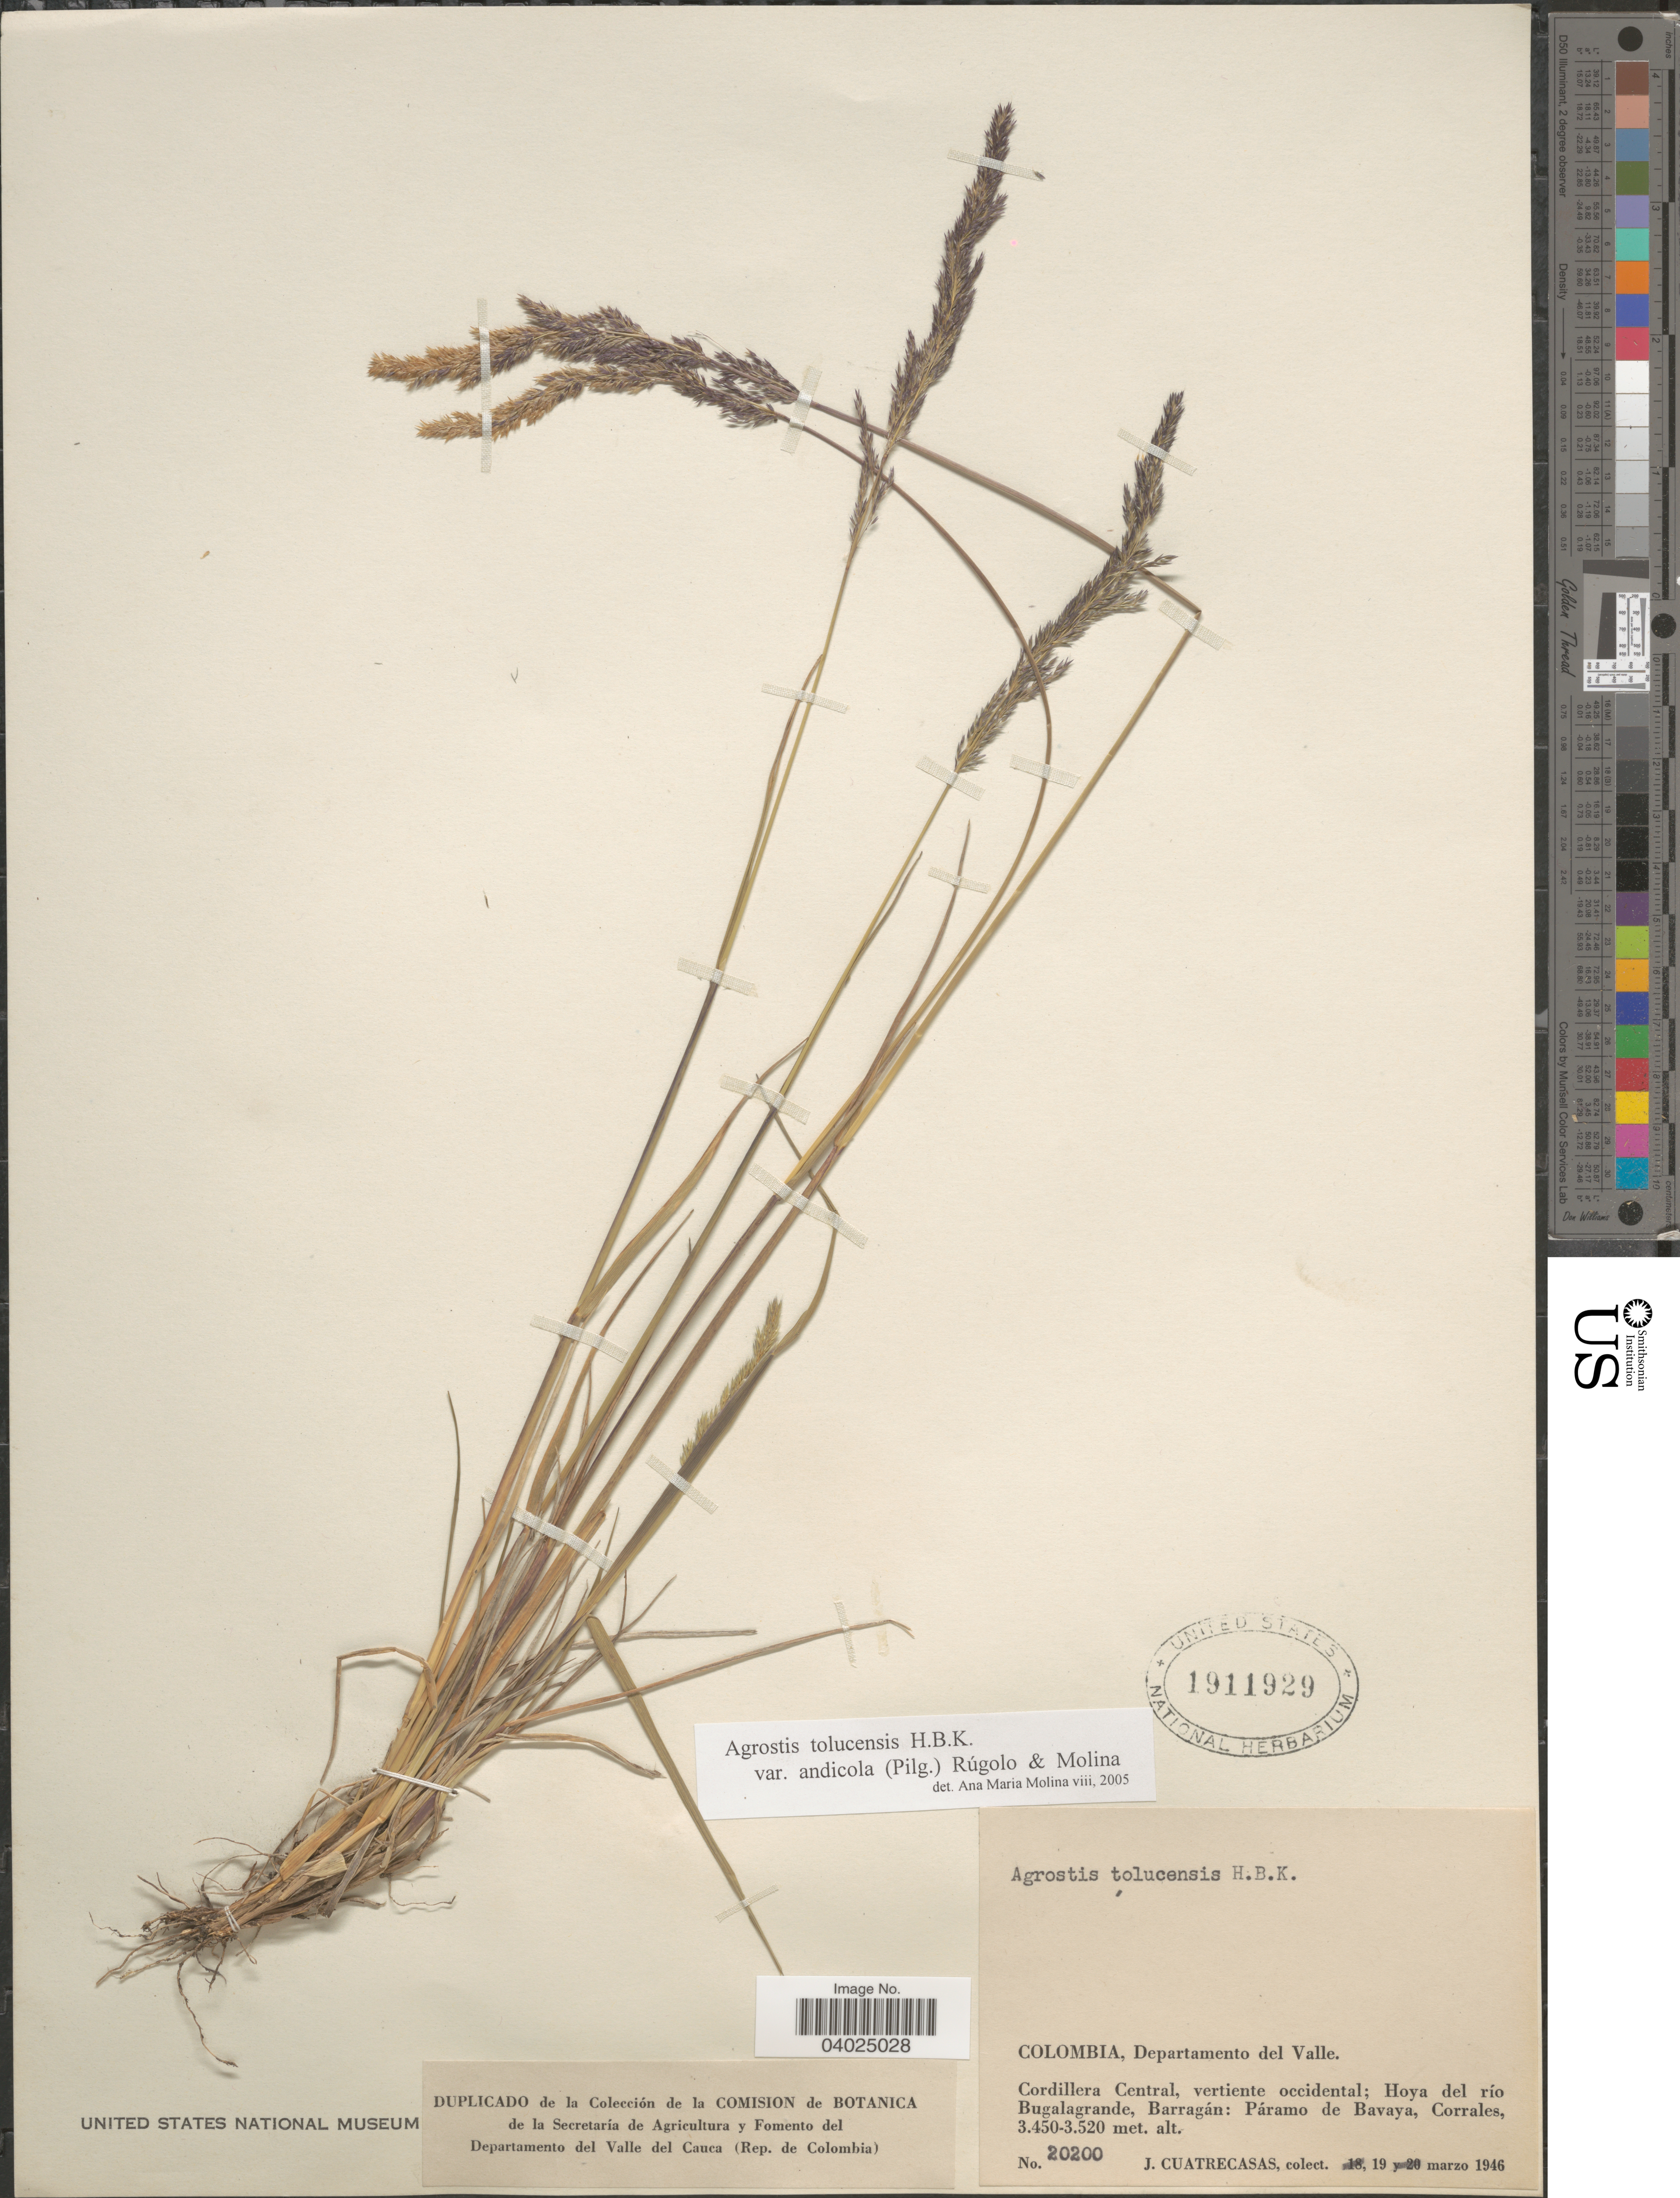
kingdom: Plantae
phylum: Tracheophyta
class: Liliopsida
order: Poales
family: Poaceae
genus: Agrostis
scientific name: Agrostis tolucensis var. andicola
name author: (Pilg.) Rúgolo & A.M. Molina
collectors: J. Cuatrecasas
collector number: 20200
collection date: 1946-03-19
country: Colombia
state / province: Valle del Cauca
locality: Departamento del Valle. Cordillera Central, vertiente occidental; Hoya del río Bugalagrande, Barragán: Páramo de Bavaya, Corrales.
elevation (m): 3450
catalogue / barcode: US 1911929